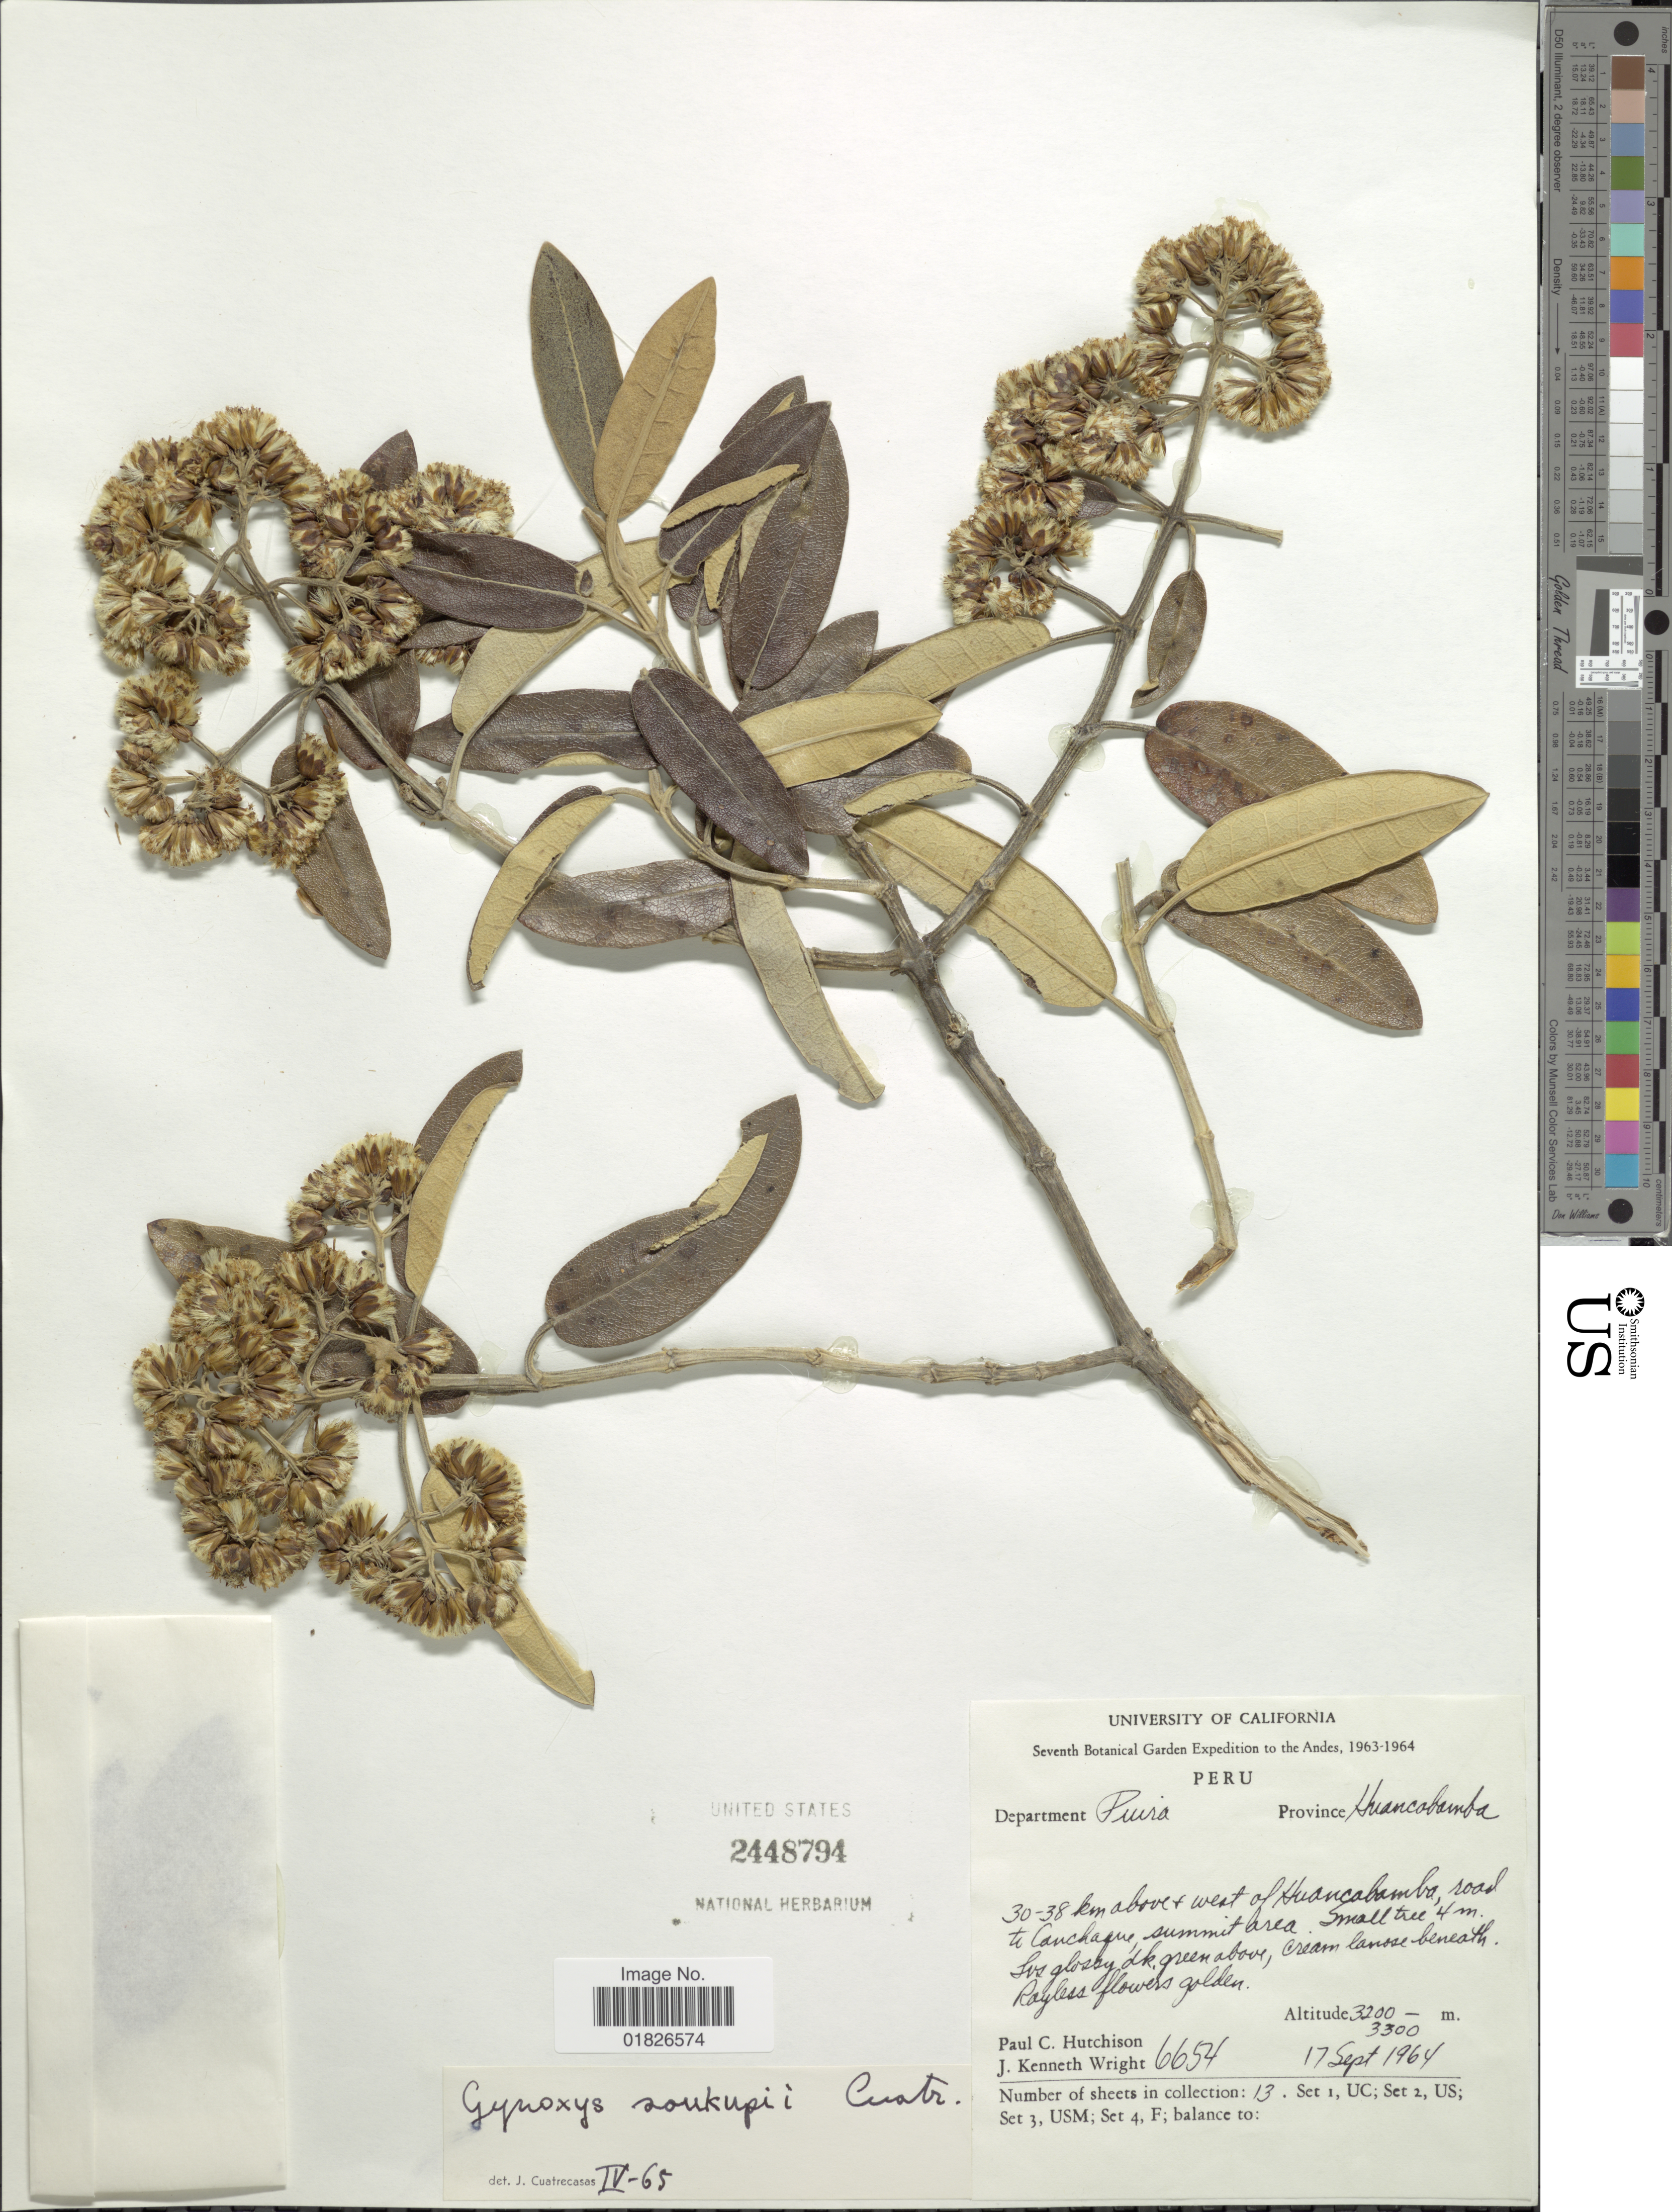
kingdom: Plantae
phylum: Tracheophyta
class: Magnoliopsida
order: Asterales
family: Asteraceae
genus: Gynoxys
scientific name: Gynoxys soukupii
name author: Cuatrec.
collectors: P. C. Hutchison & J. K. Wright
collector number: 6654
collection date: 1964-09-17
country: Peru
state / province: Piura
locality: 30 - 38 km. above + west of Huancabamba, road to Canchaque, summit area, Province Huancabamba, Department Piura, Andes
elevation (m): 3200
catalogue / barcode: US 2448794